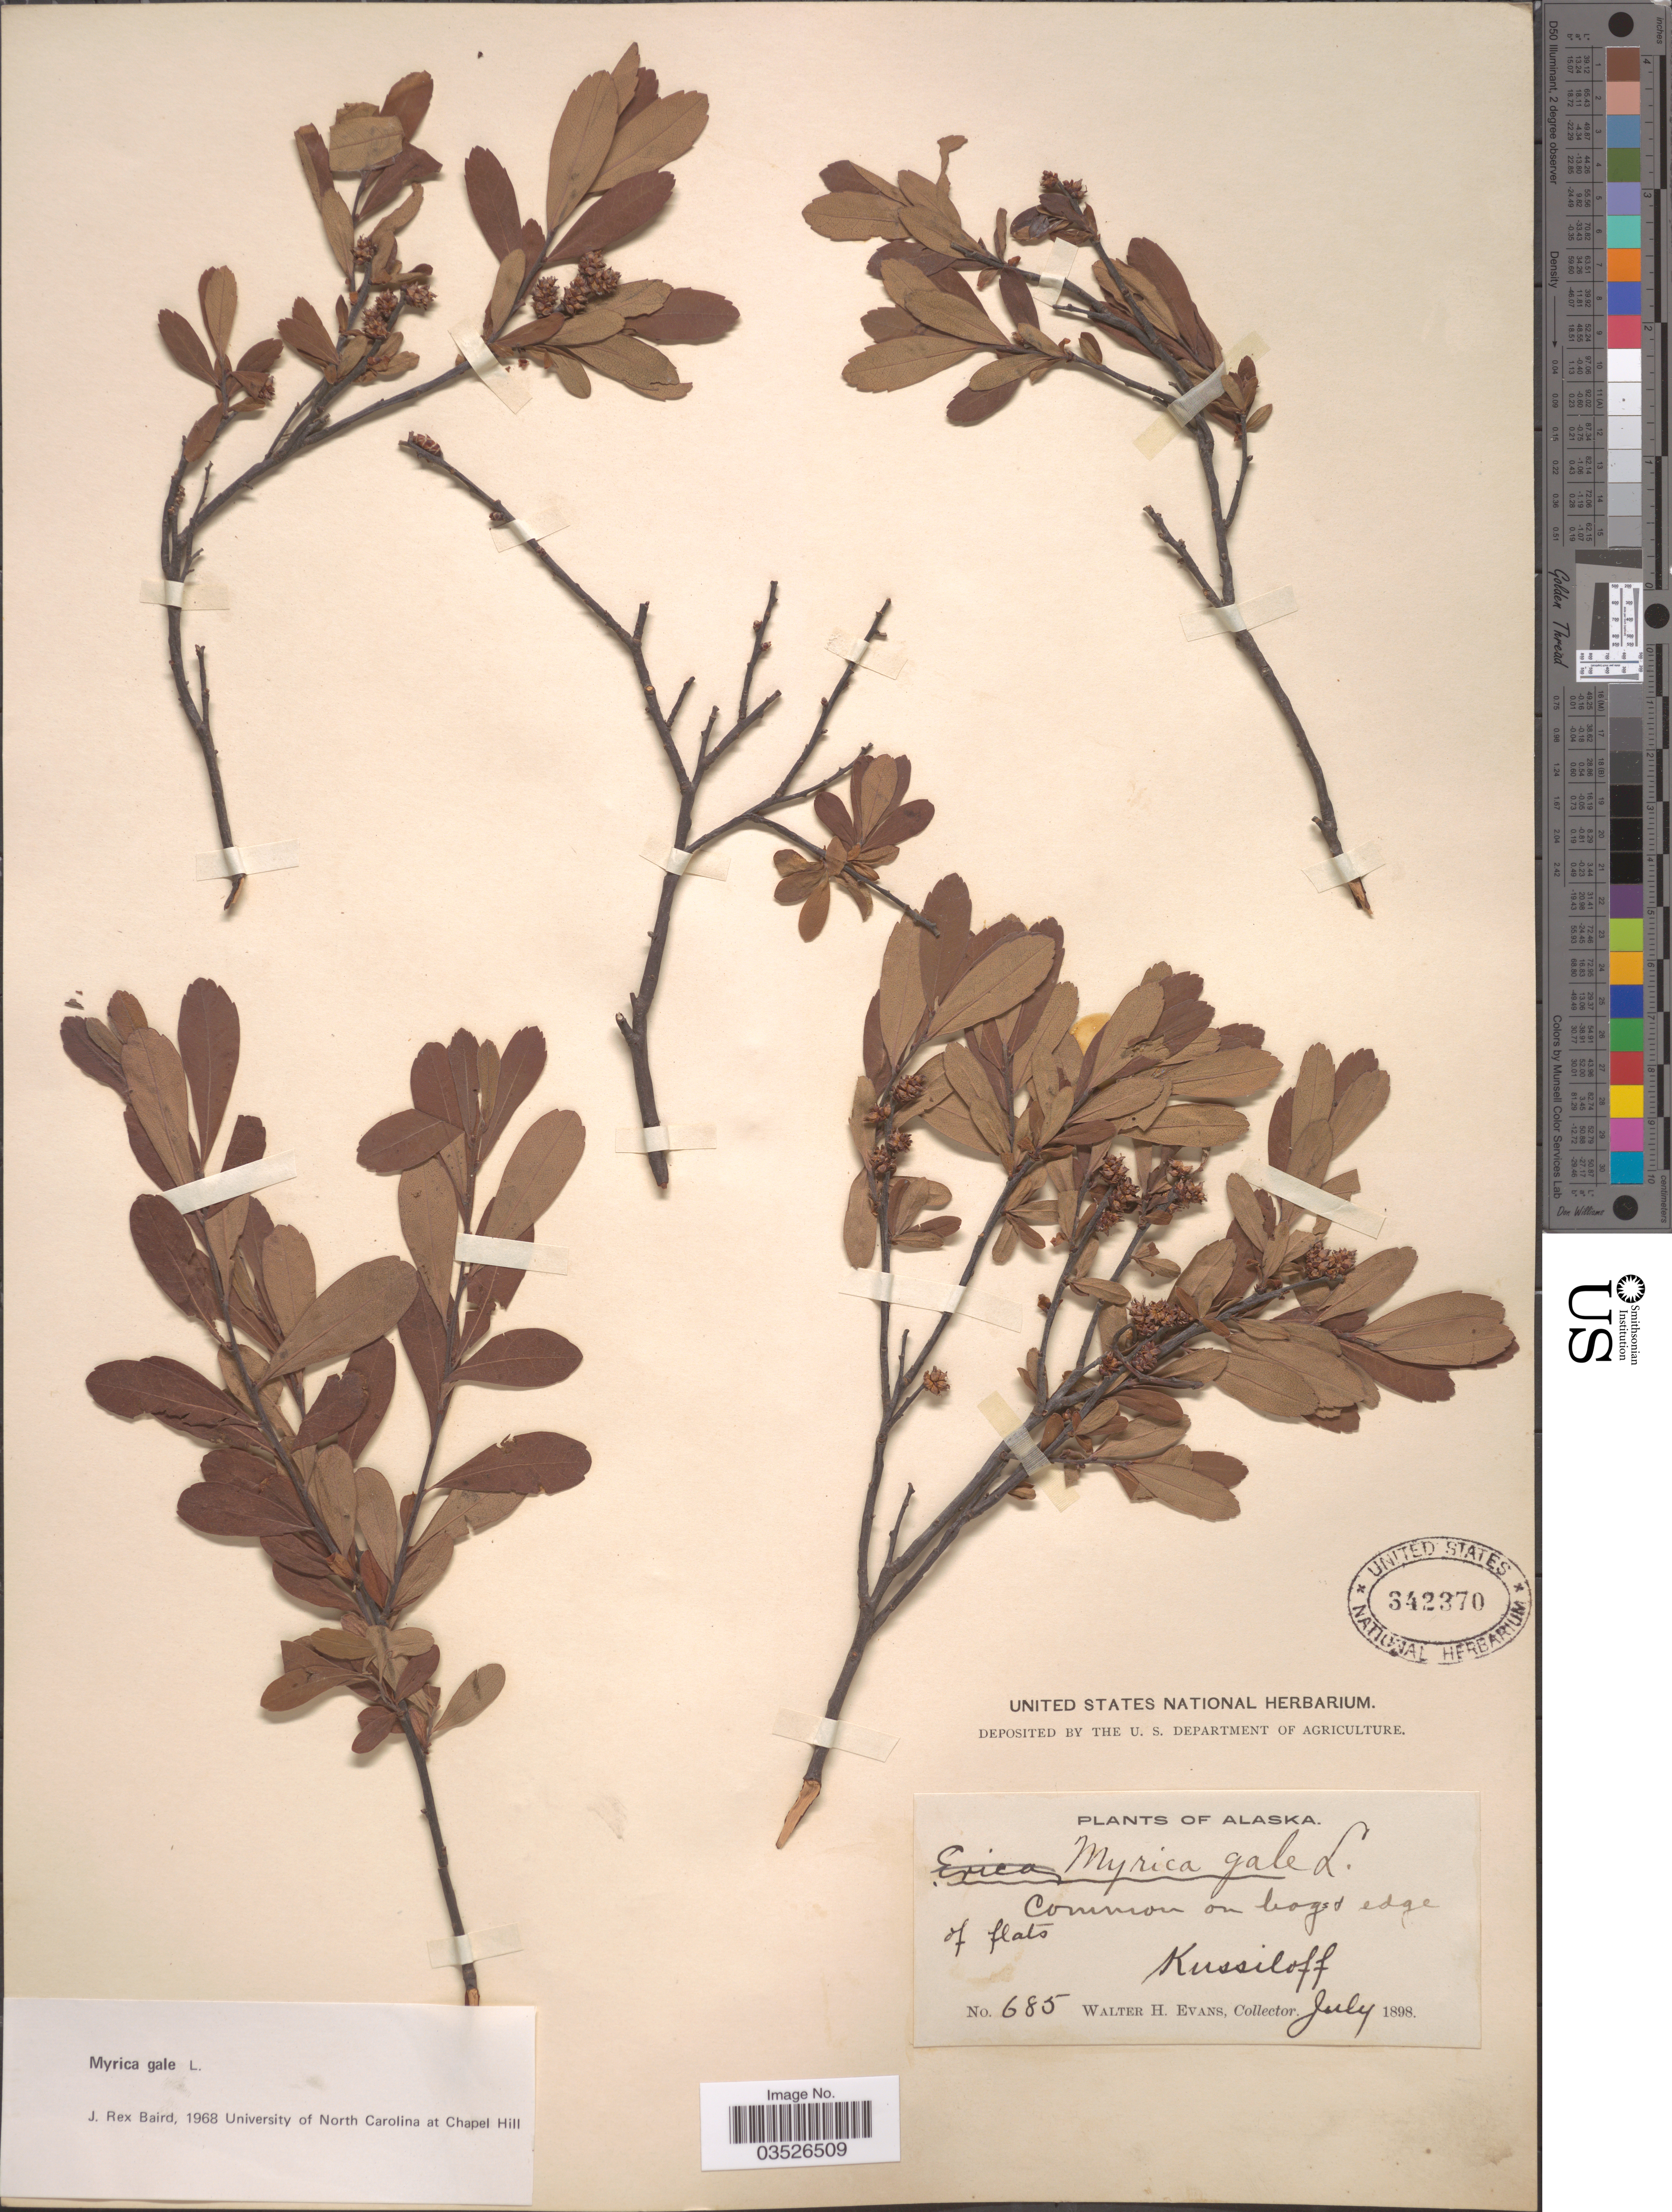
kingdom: Plantae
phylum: Tracheophyta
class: Magnoliopsida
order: Fagales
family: Myricaceae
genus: Myrica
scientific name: Myrica gale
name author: L.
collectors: W. H. Evans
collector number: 685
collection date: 1898-07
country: United States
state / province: Alaska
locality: Kussiloff.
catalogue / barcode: US 342370